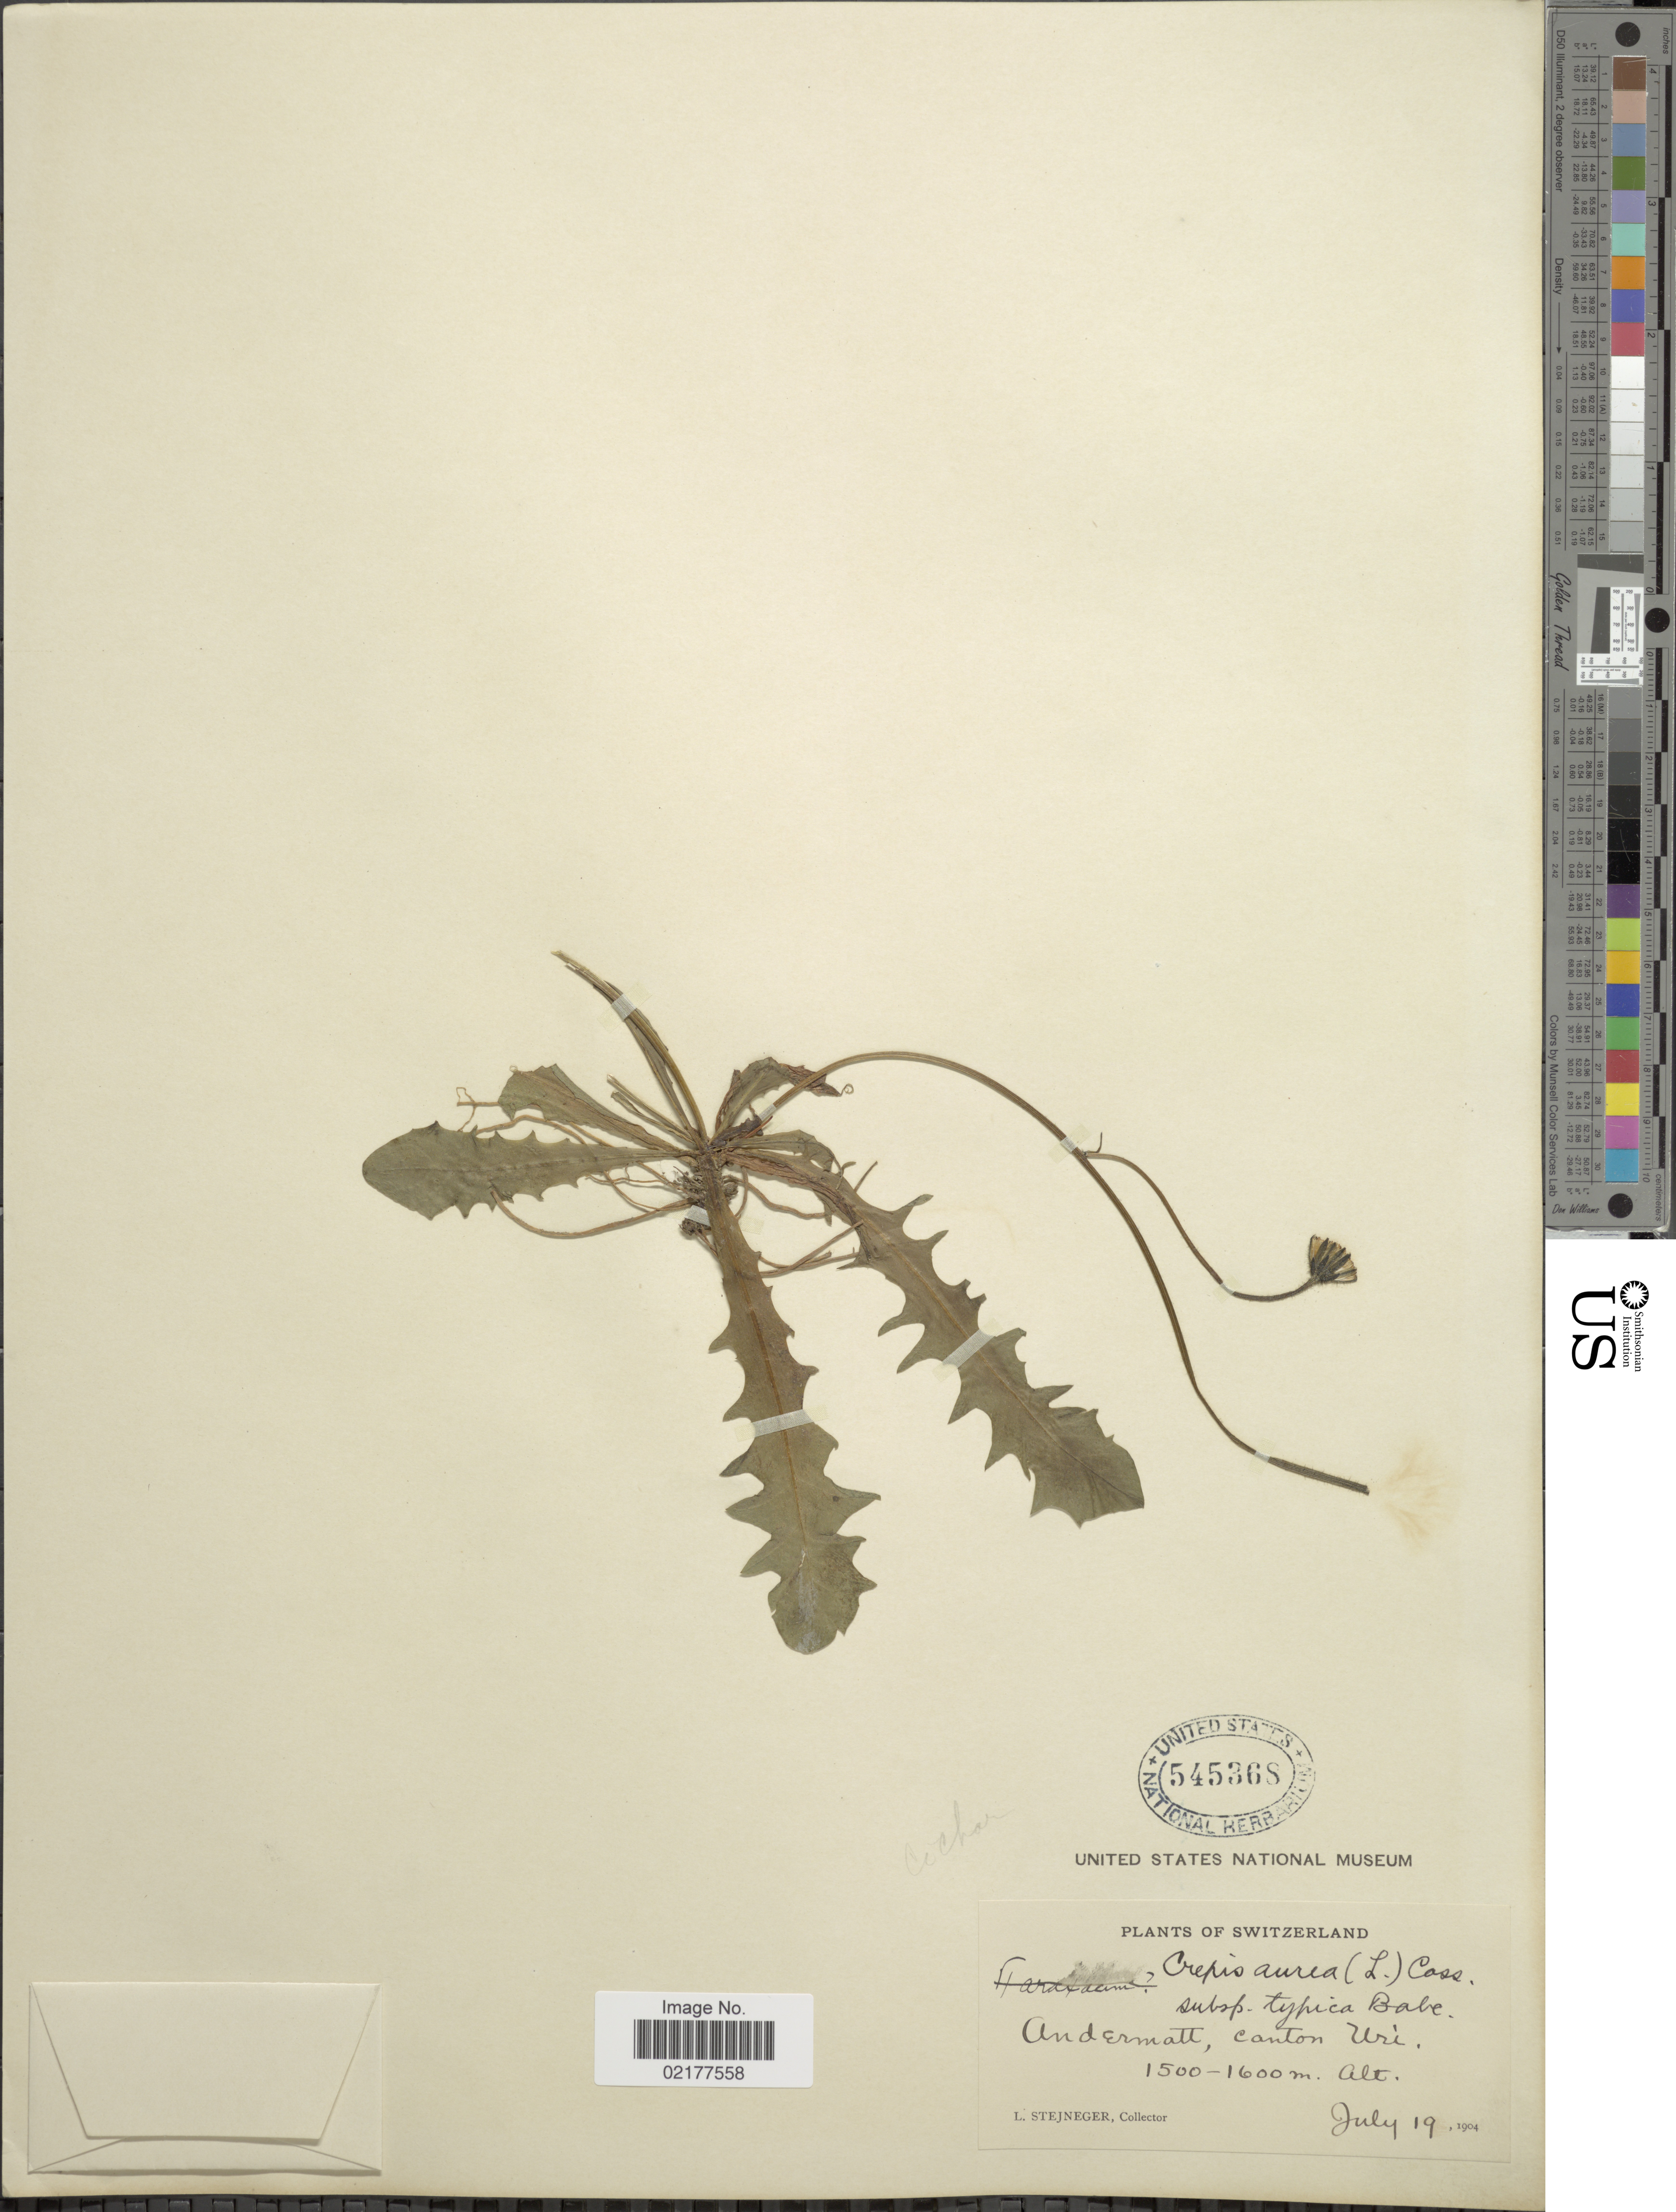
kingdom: Plantae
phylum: Tracheophyta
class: Magnoliopsida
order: Asterales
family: Asteraceae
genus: Crepis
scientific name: Crepis aurea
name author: (L.) Cass.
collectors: L. Stejneger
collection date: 1904-07-19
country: Switzerland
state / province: Uri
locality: Andermatt, canton Uri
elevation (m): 1500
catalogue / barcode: US 545368